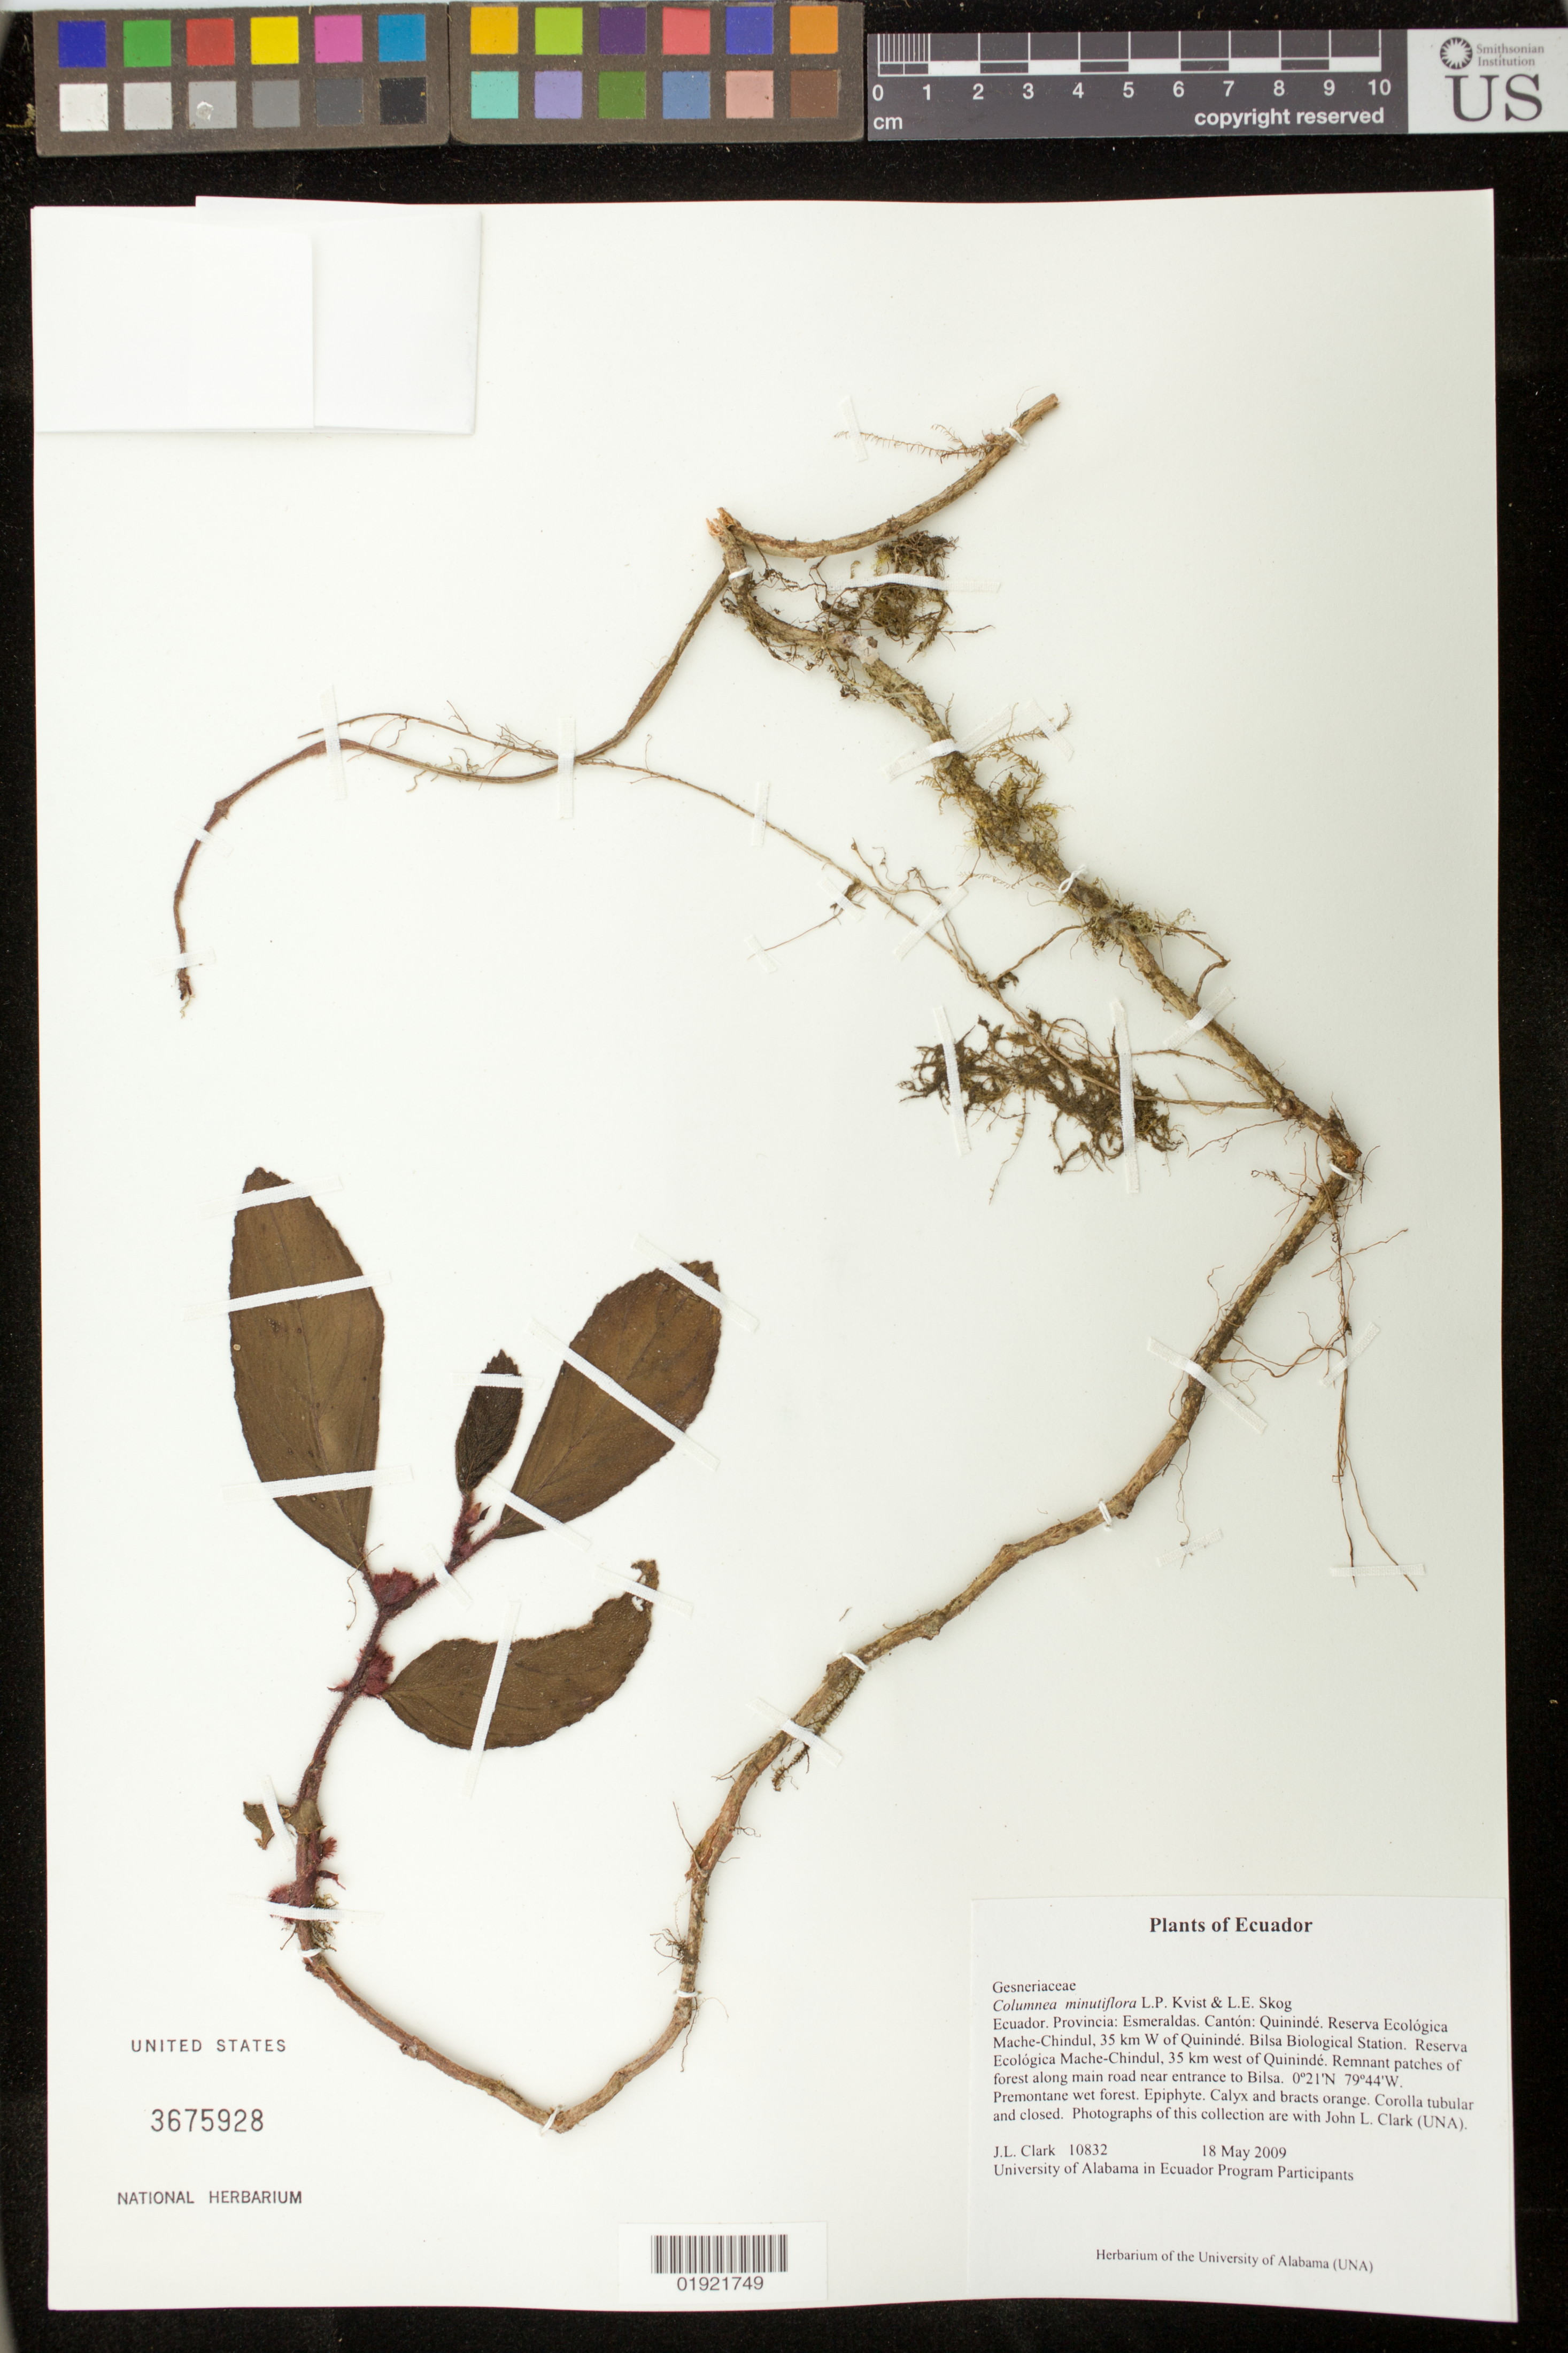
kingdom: Plantae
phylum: Tracheophyta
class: Magnoliopsida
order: Lamiales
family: Gesneriaceae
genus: Columnea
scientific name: Columnea minutiflora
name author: L.P. Kvist & L.E. Skog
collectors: J. L. Clark & University of Alabama in Ecuador Program participants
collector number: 10832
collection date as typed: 18 May 2009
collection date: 2009-05-18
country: Ecuador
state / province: Esmeraldas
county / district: Quinindé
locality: Reserva Ecologica Mache-Chindul, 35 km W of Quinindé. Bilsa Biological Station. Reserva Ecologica Mache-Chindul, 35 km west of Quinindé. Remnant patches of forest along main road near entrance to Bilsa.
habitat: Premontane wet forest.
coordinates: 0 21 0 N, 79 44 0 W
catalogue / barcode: US 3675928